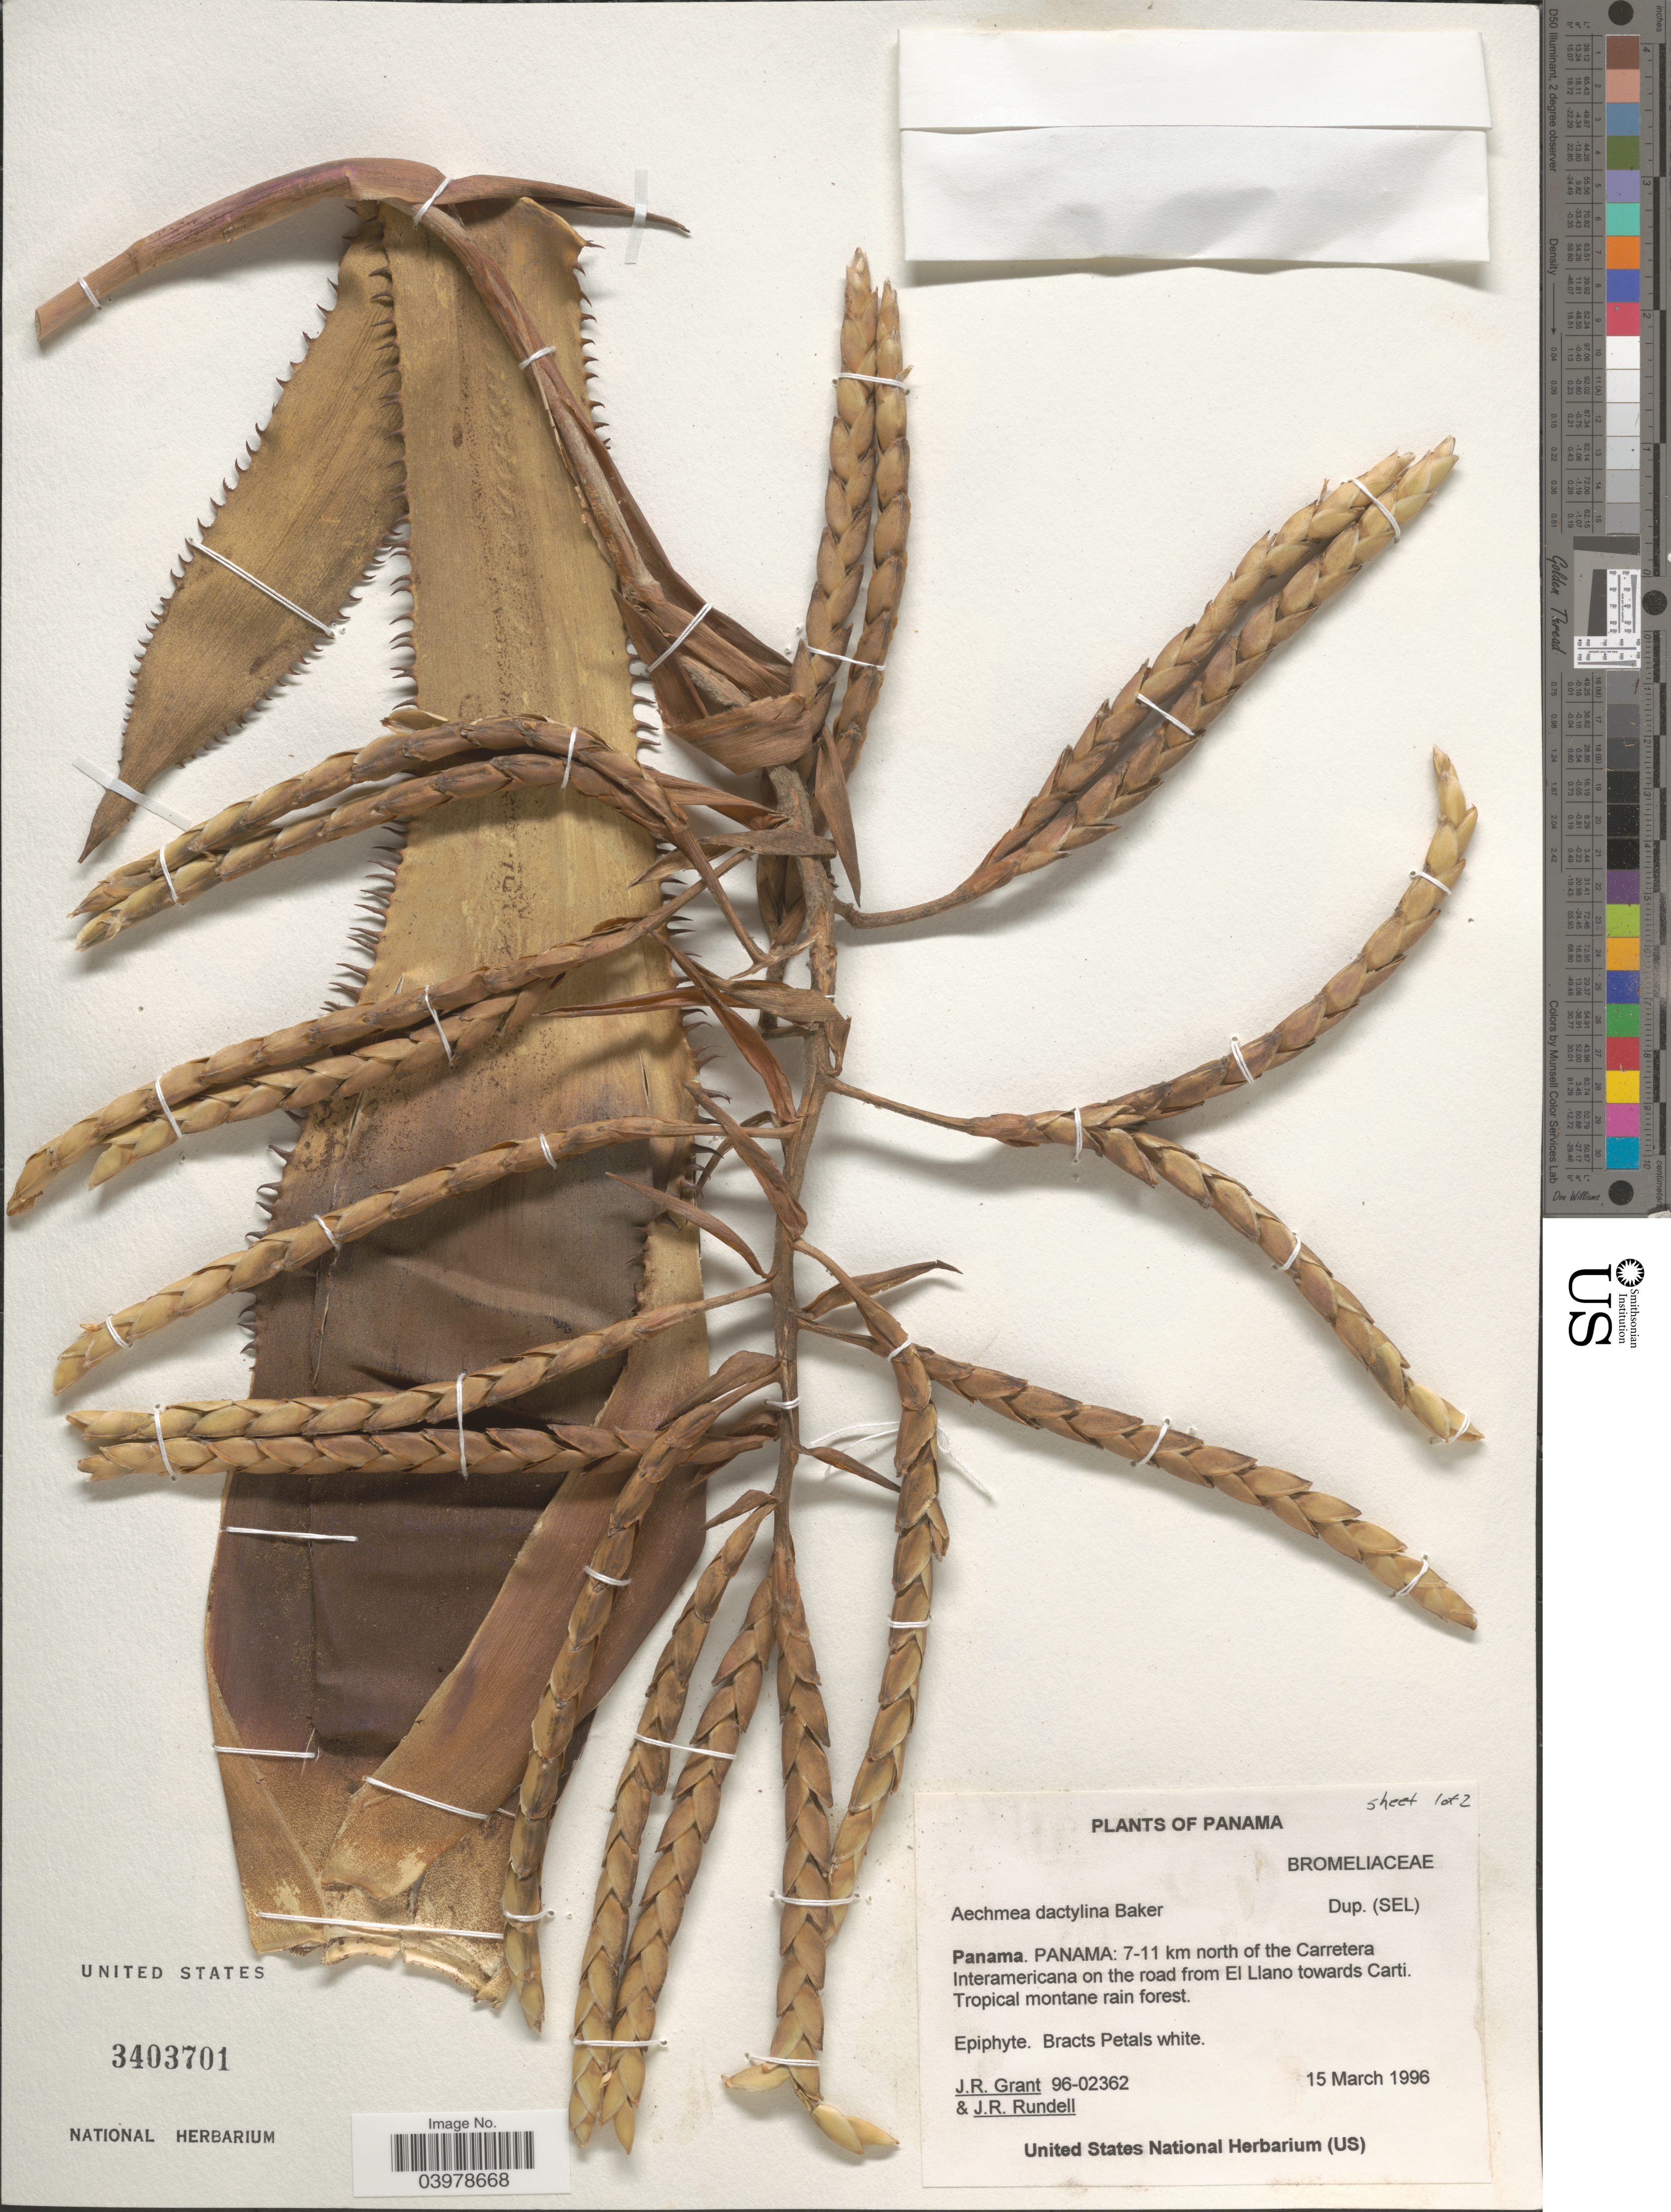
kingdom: Plantae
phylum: Tracheophyta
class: Liliopsida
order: Poales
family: Bromeliaceae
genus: Aechmea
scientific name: Aechmea dactylina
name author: Baker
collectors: J. Grant & J. R. Rundell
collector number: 96-02362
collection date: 1996-03-15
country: Panama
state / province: Panamá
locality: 7-11 km north of the Carretera Interamericana on the road from El Llano towards Carti.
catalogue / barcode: US 3403701